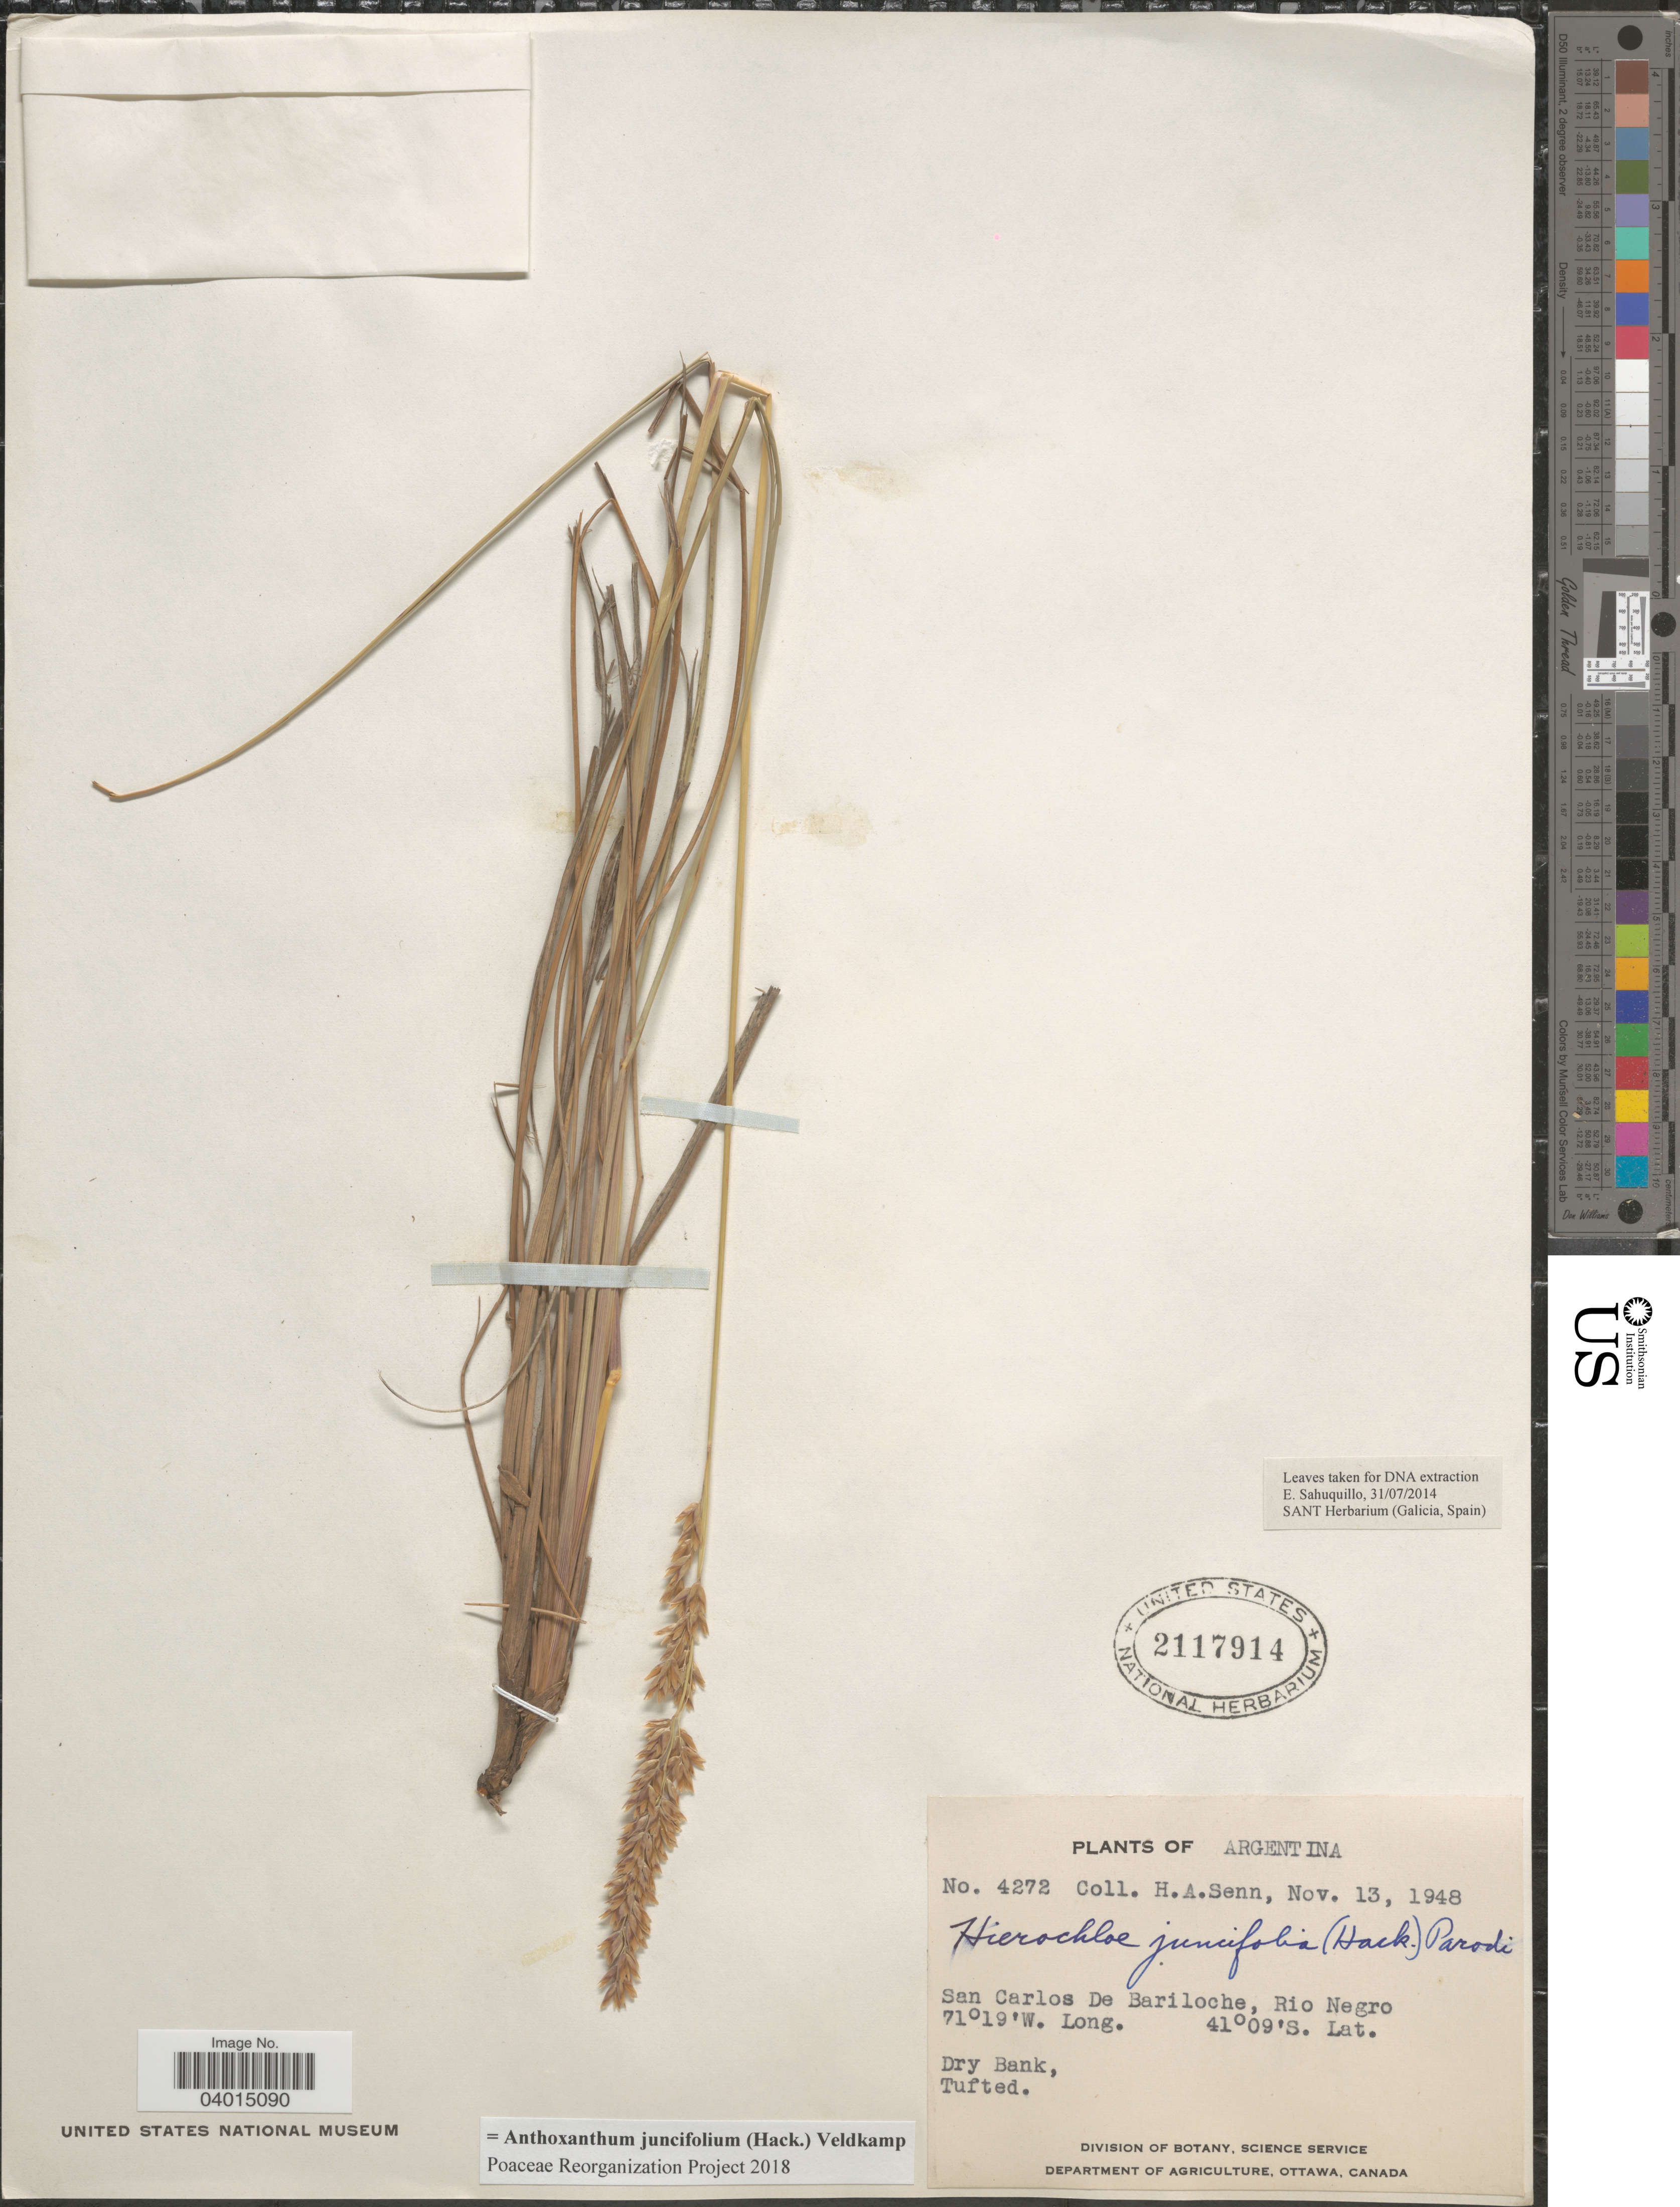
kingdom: Plantae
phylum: Tracheophyta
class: Liliopsida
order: Poales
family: Poaceae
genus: Anthoxanthum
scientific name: Anthoxanthum juncifolium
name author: (Hack.) Veldkamp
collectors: H. Senn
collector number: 4272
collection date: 1948-11-13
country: Argentina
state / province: Rio Negro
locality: San Carlos De Bariloche, Rio Negro.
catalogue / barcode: US 2117914